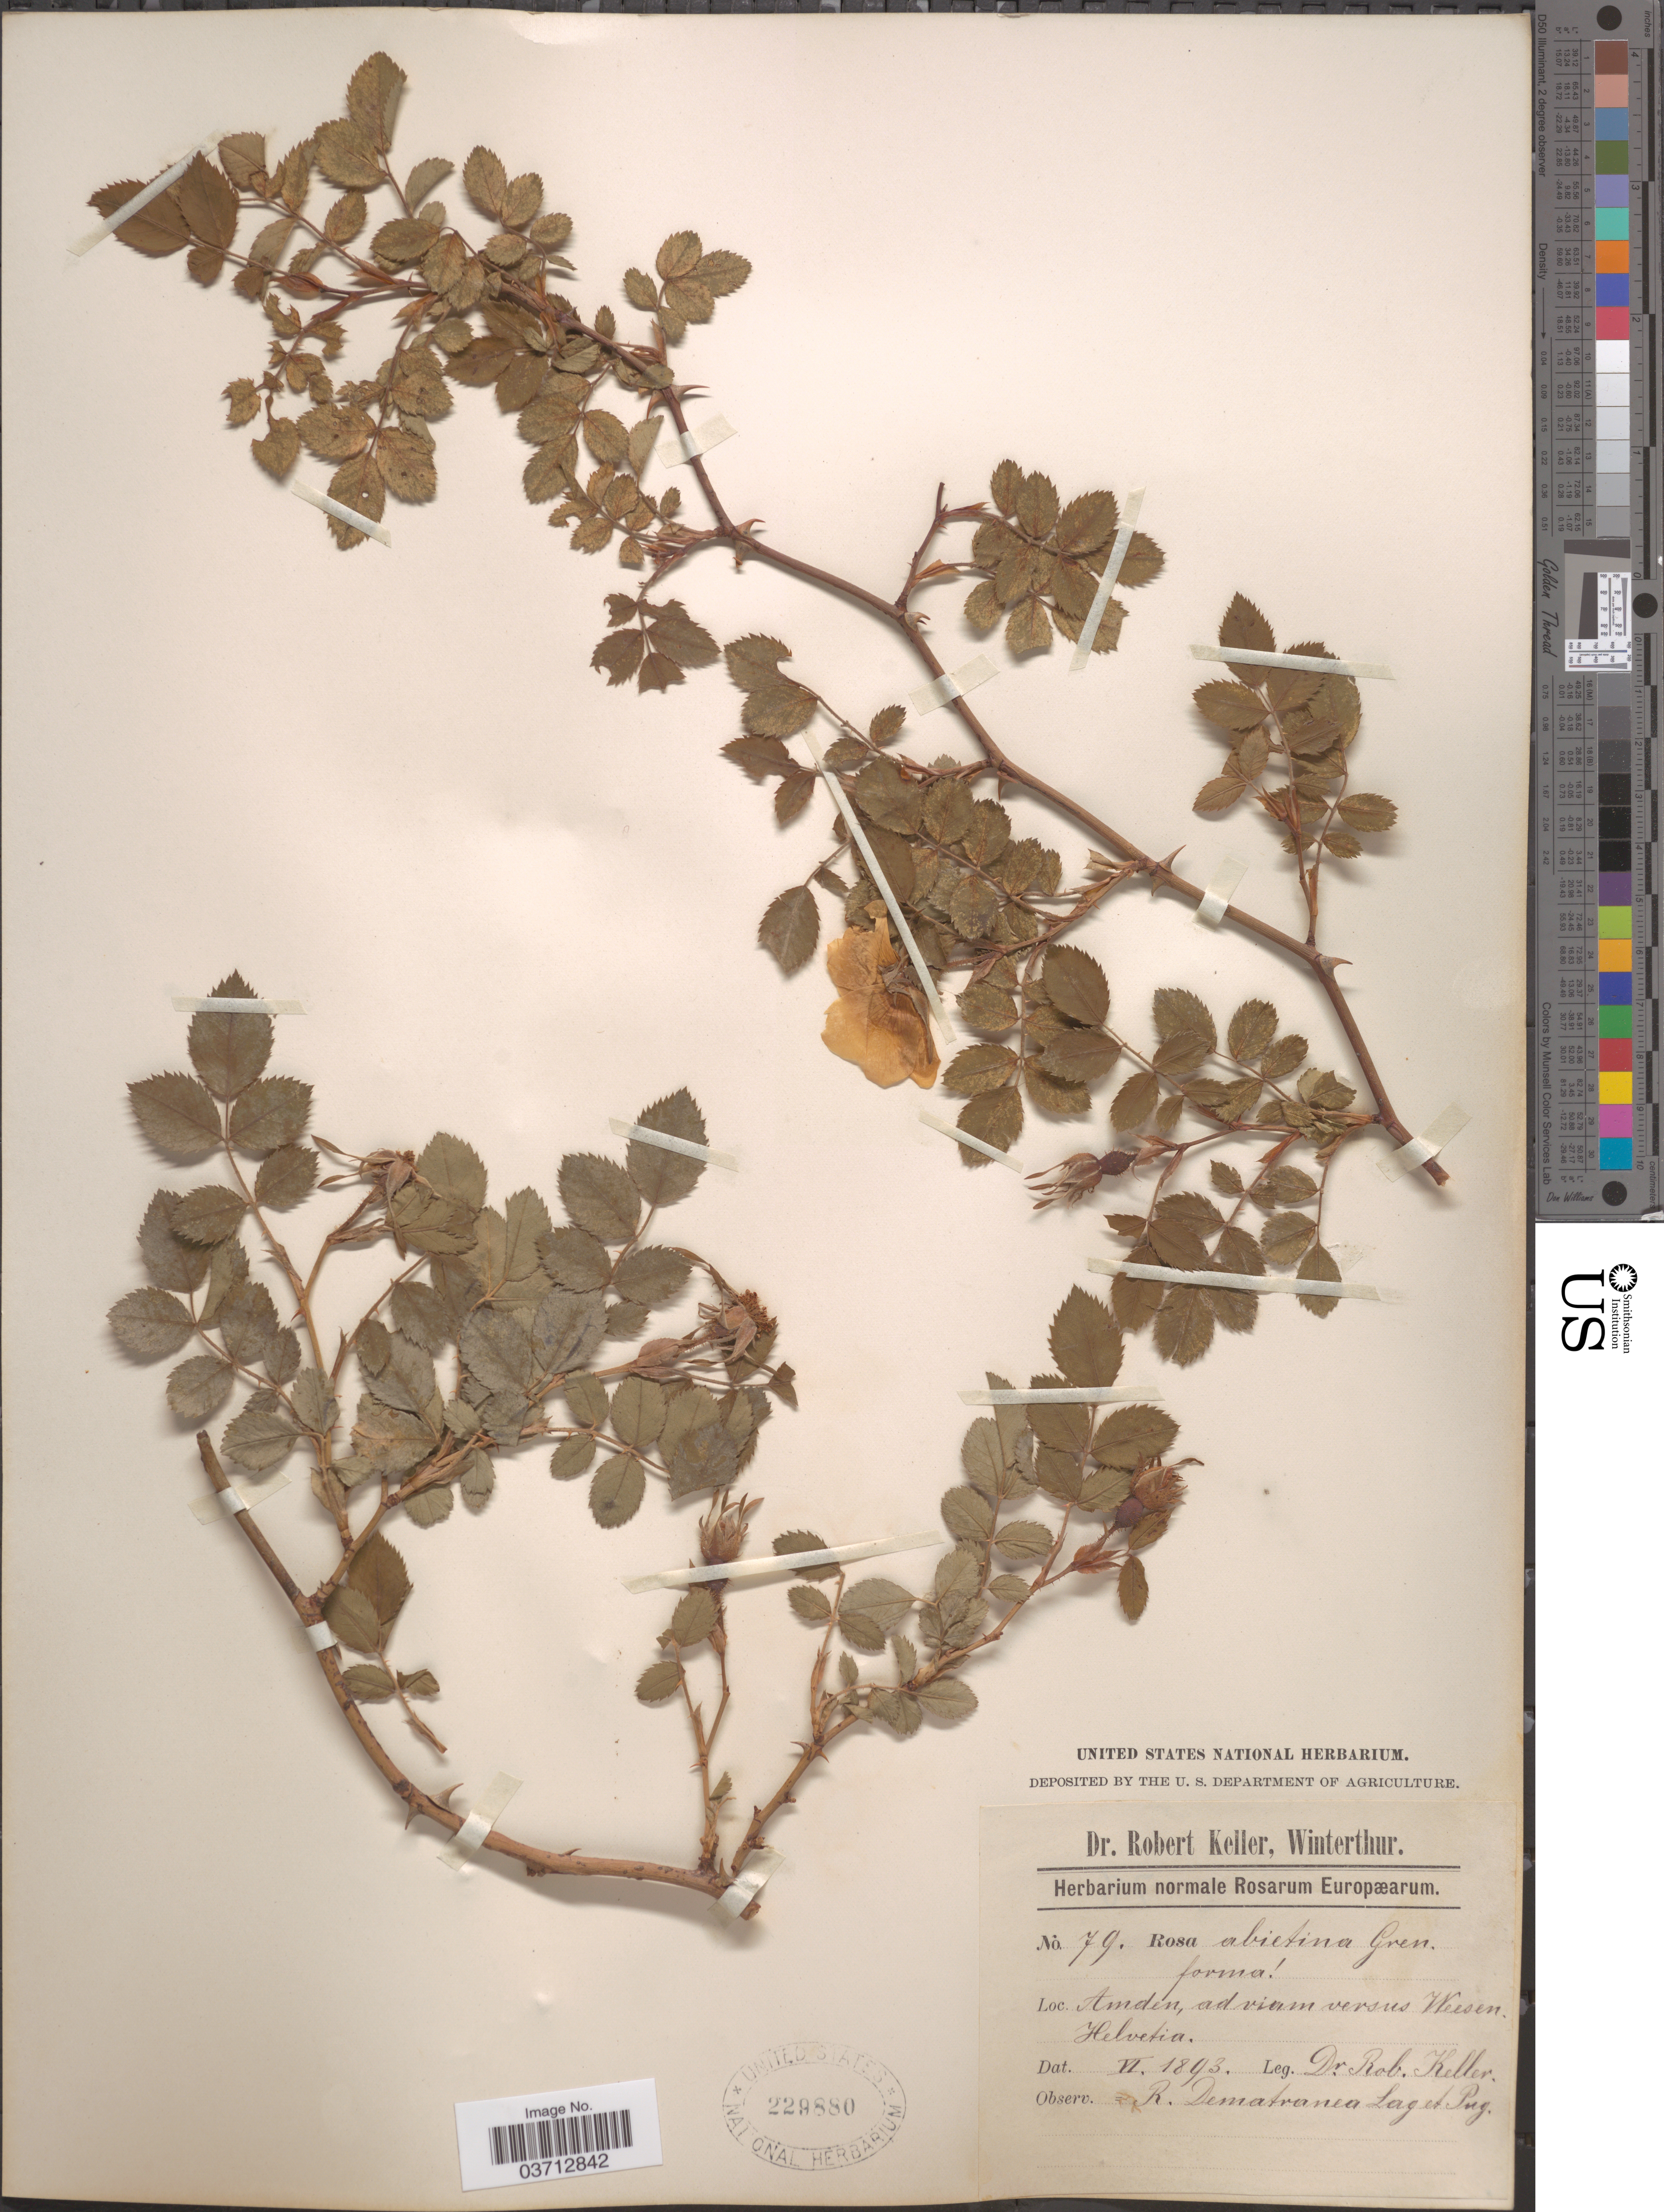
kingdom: Plantae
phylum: Tracheophyta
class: Magnoliopsida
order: Rosales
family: Rosaceae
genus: Rosa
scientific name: Rosa abietina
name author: Gren. ex Christ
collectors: R. Keller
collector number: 79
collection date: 1893-06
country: Switzerland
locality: Amden, ad riam versus Weesen, Helvetia.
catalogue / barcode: US 229880